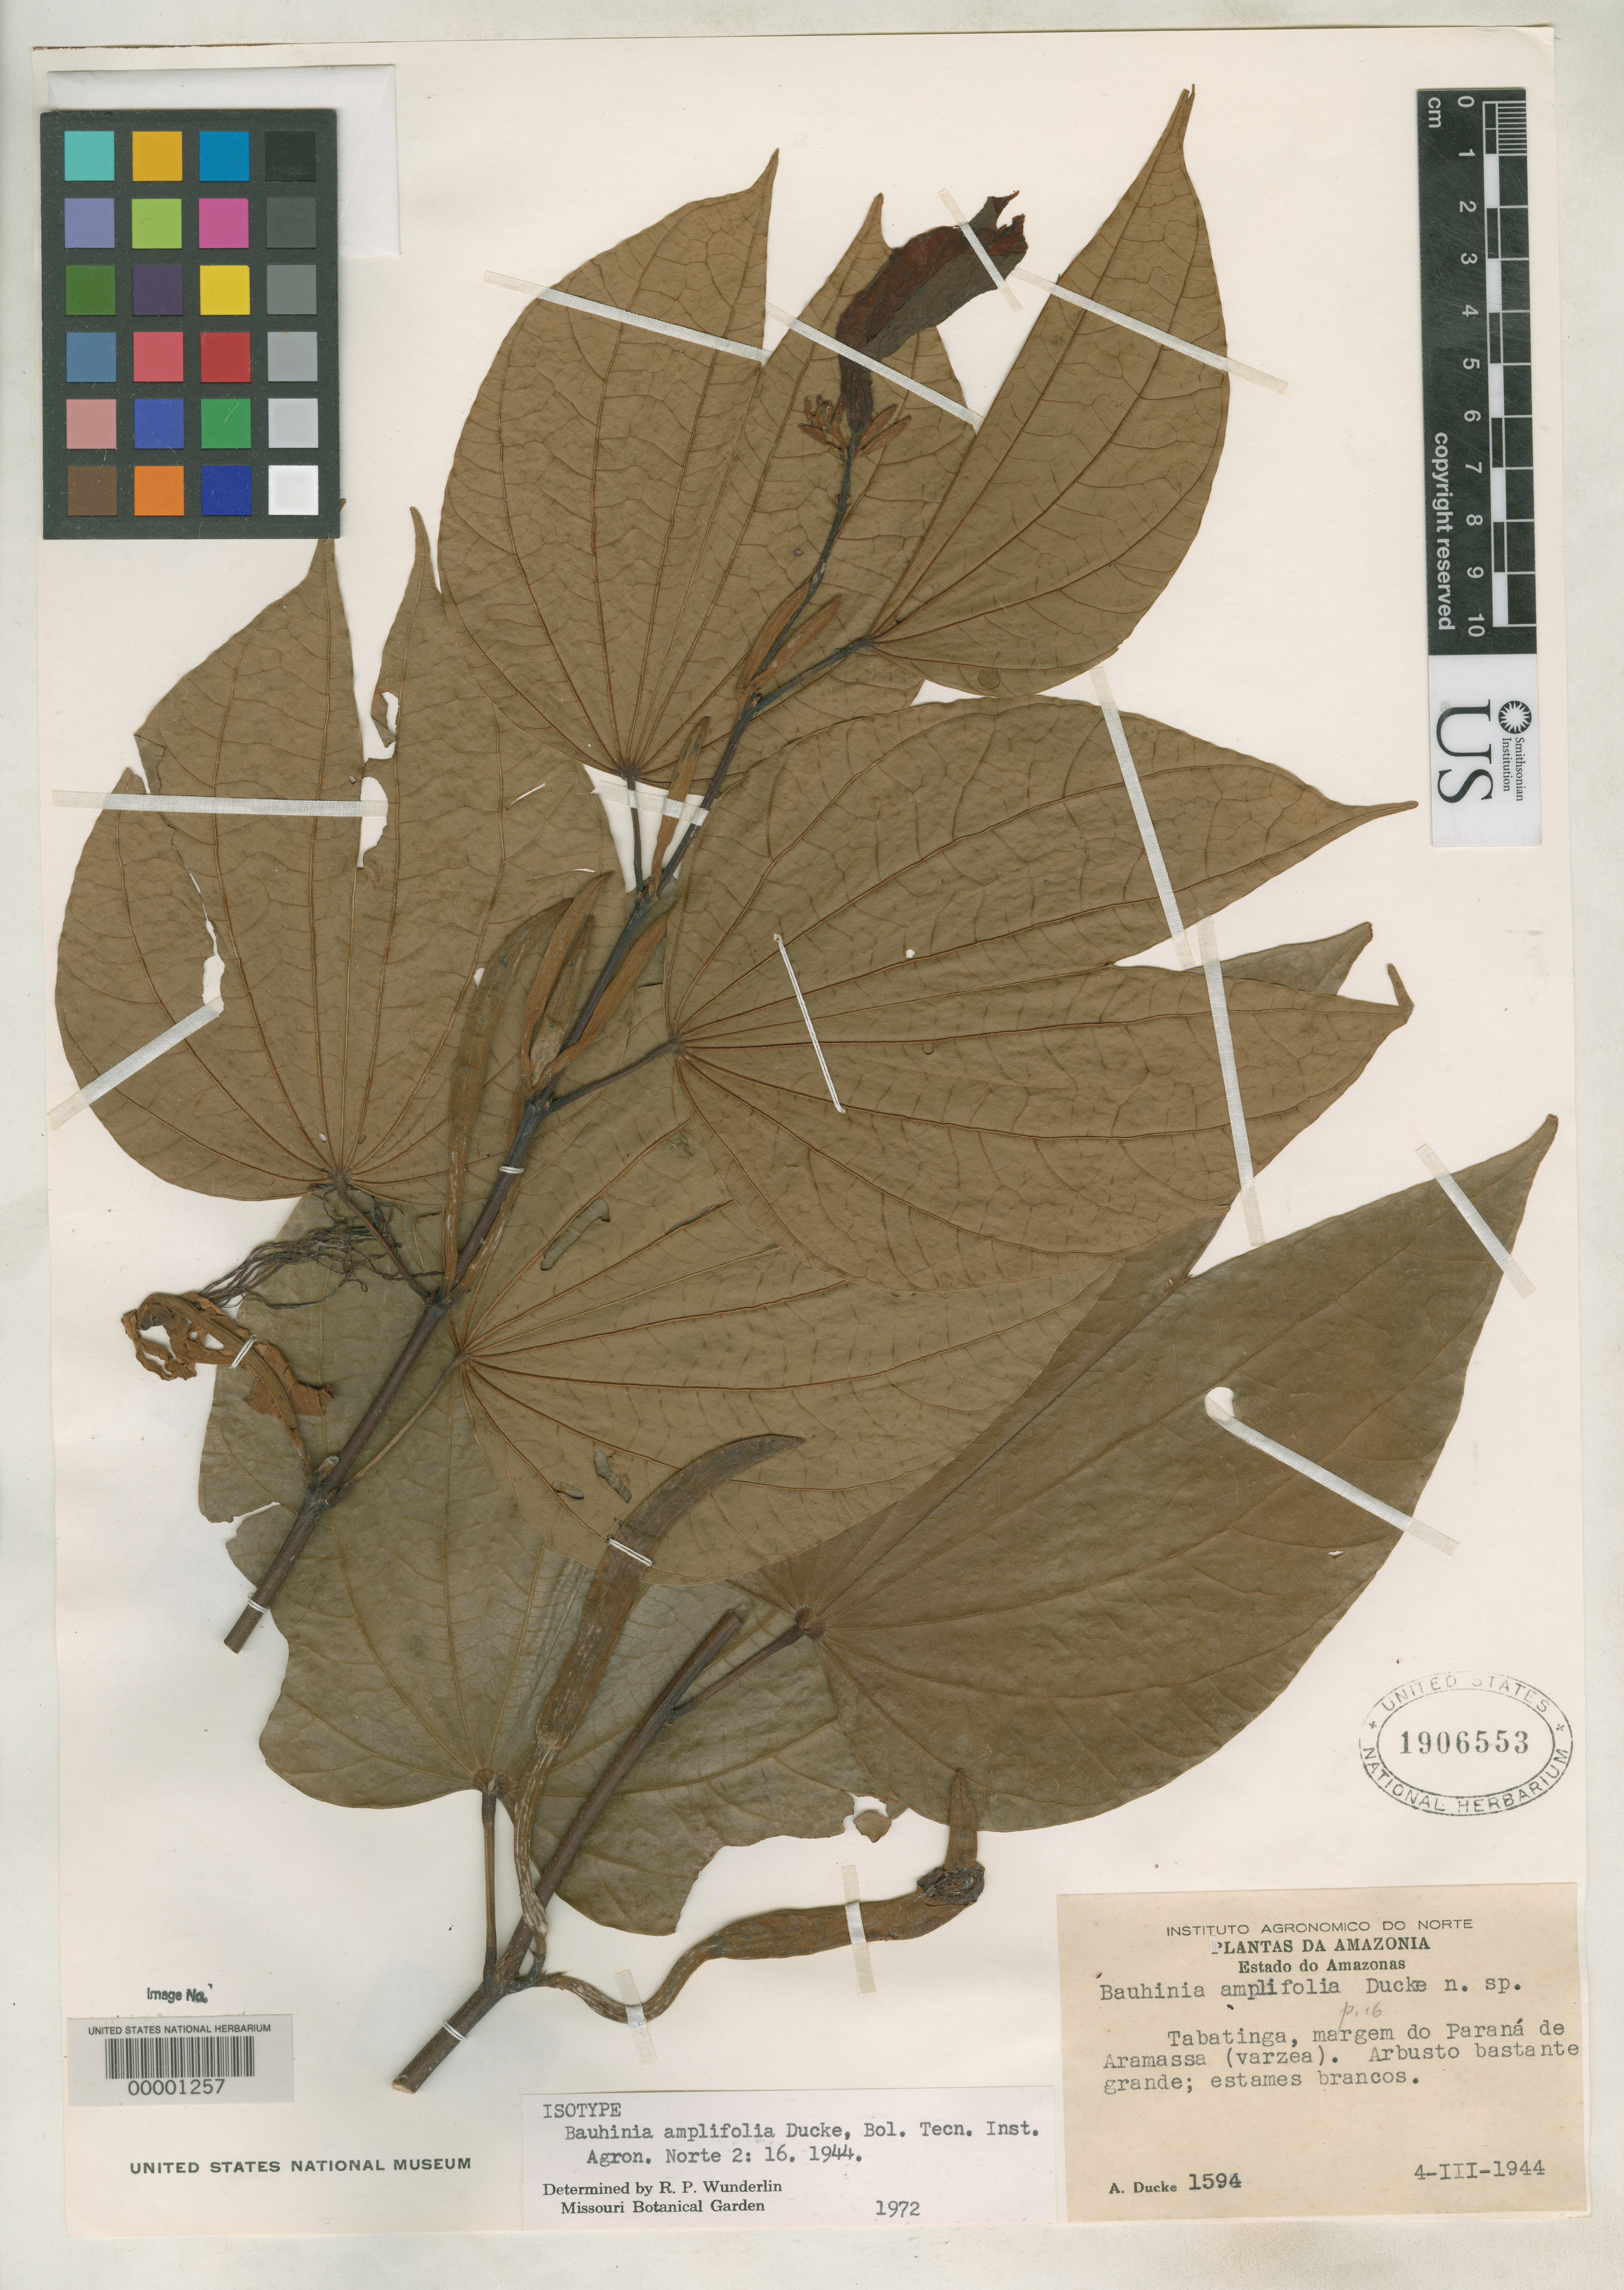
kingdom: Plantae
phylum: Tracheophyta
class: Magnoliopsida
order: Fabales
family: Fabaceae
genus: Bauhinia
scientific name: Bauhinia amplifolia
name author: Ducke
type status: Isotype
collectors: A. Ducke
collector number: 1594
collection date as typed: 04 Mar 1944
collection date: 1944-03-04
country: Brazil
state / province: Amazonas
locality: Tabatinga, margem do Parana de Aramassa.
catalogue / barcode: US 1906553